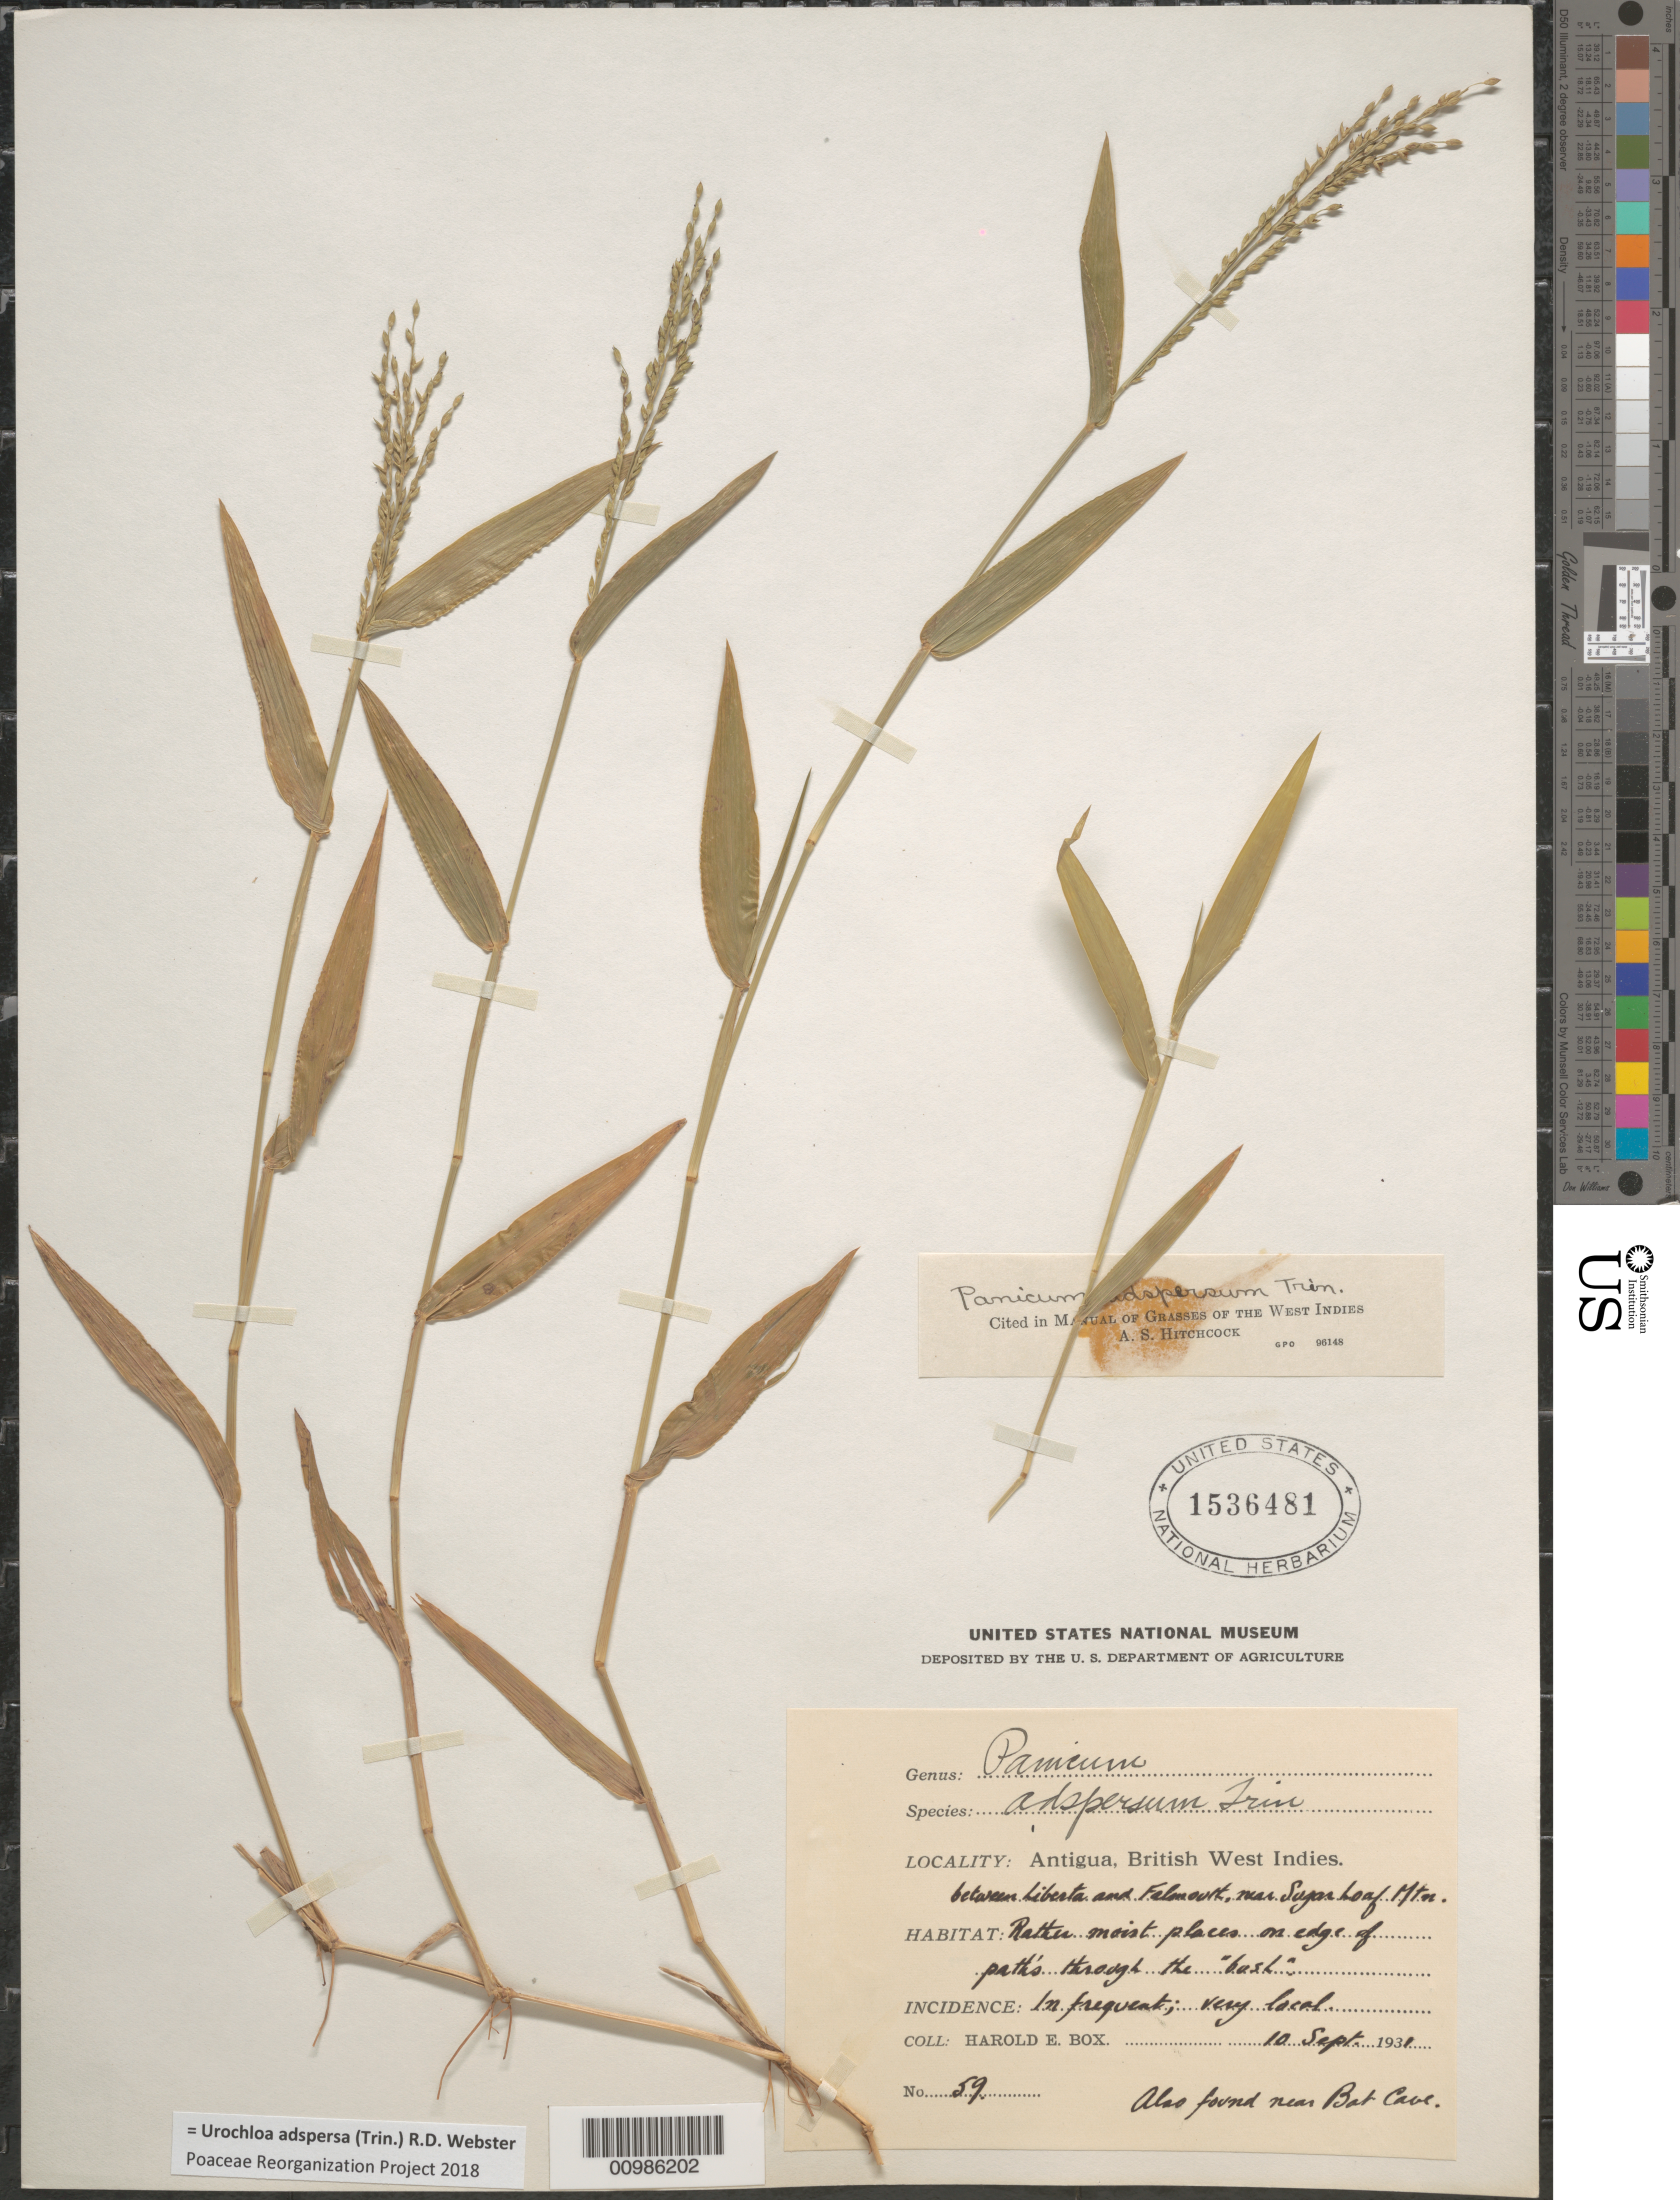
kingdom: Plantae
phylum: Tracheophyta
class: Liliopsida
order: Poales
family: Poaceae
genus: Brachiaria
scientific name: Brachiaria echinulata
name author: (Mez) Parodi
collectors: H. E. Box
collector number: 59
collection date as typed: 10 Sep 1931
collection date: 1931-09-10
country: Antigua and Barbuda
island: Antigua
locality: between Liberta and Falmouth, near Sugar Loaf Mountain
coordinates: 0 N, 0 E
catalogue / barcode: US 1536481